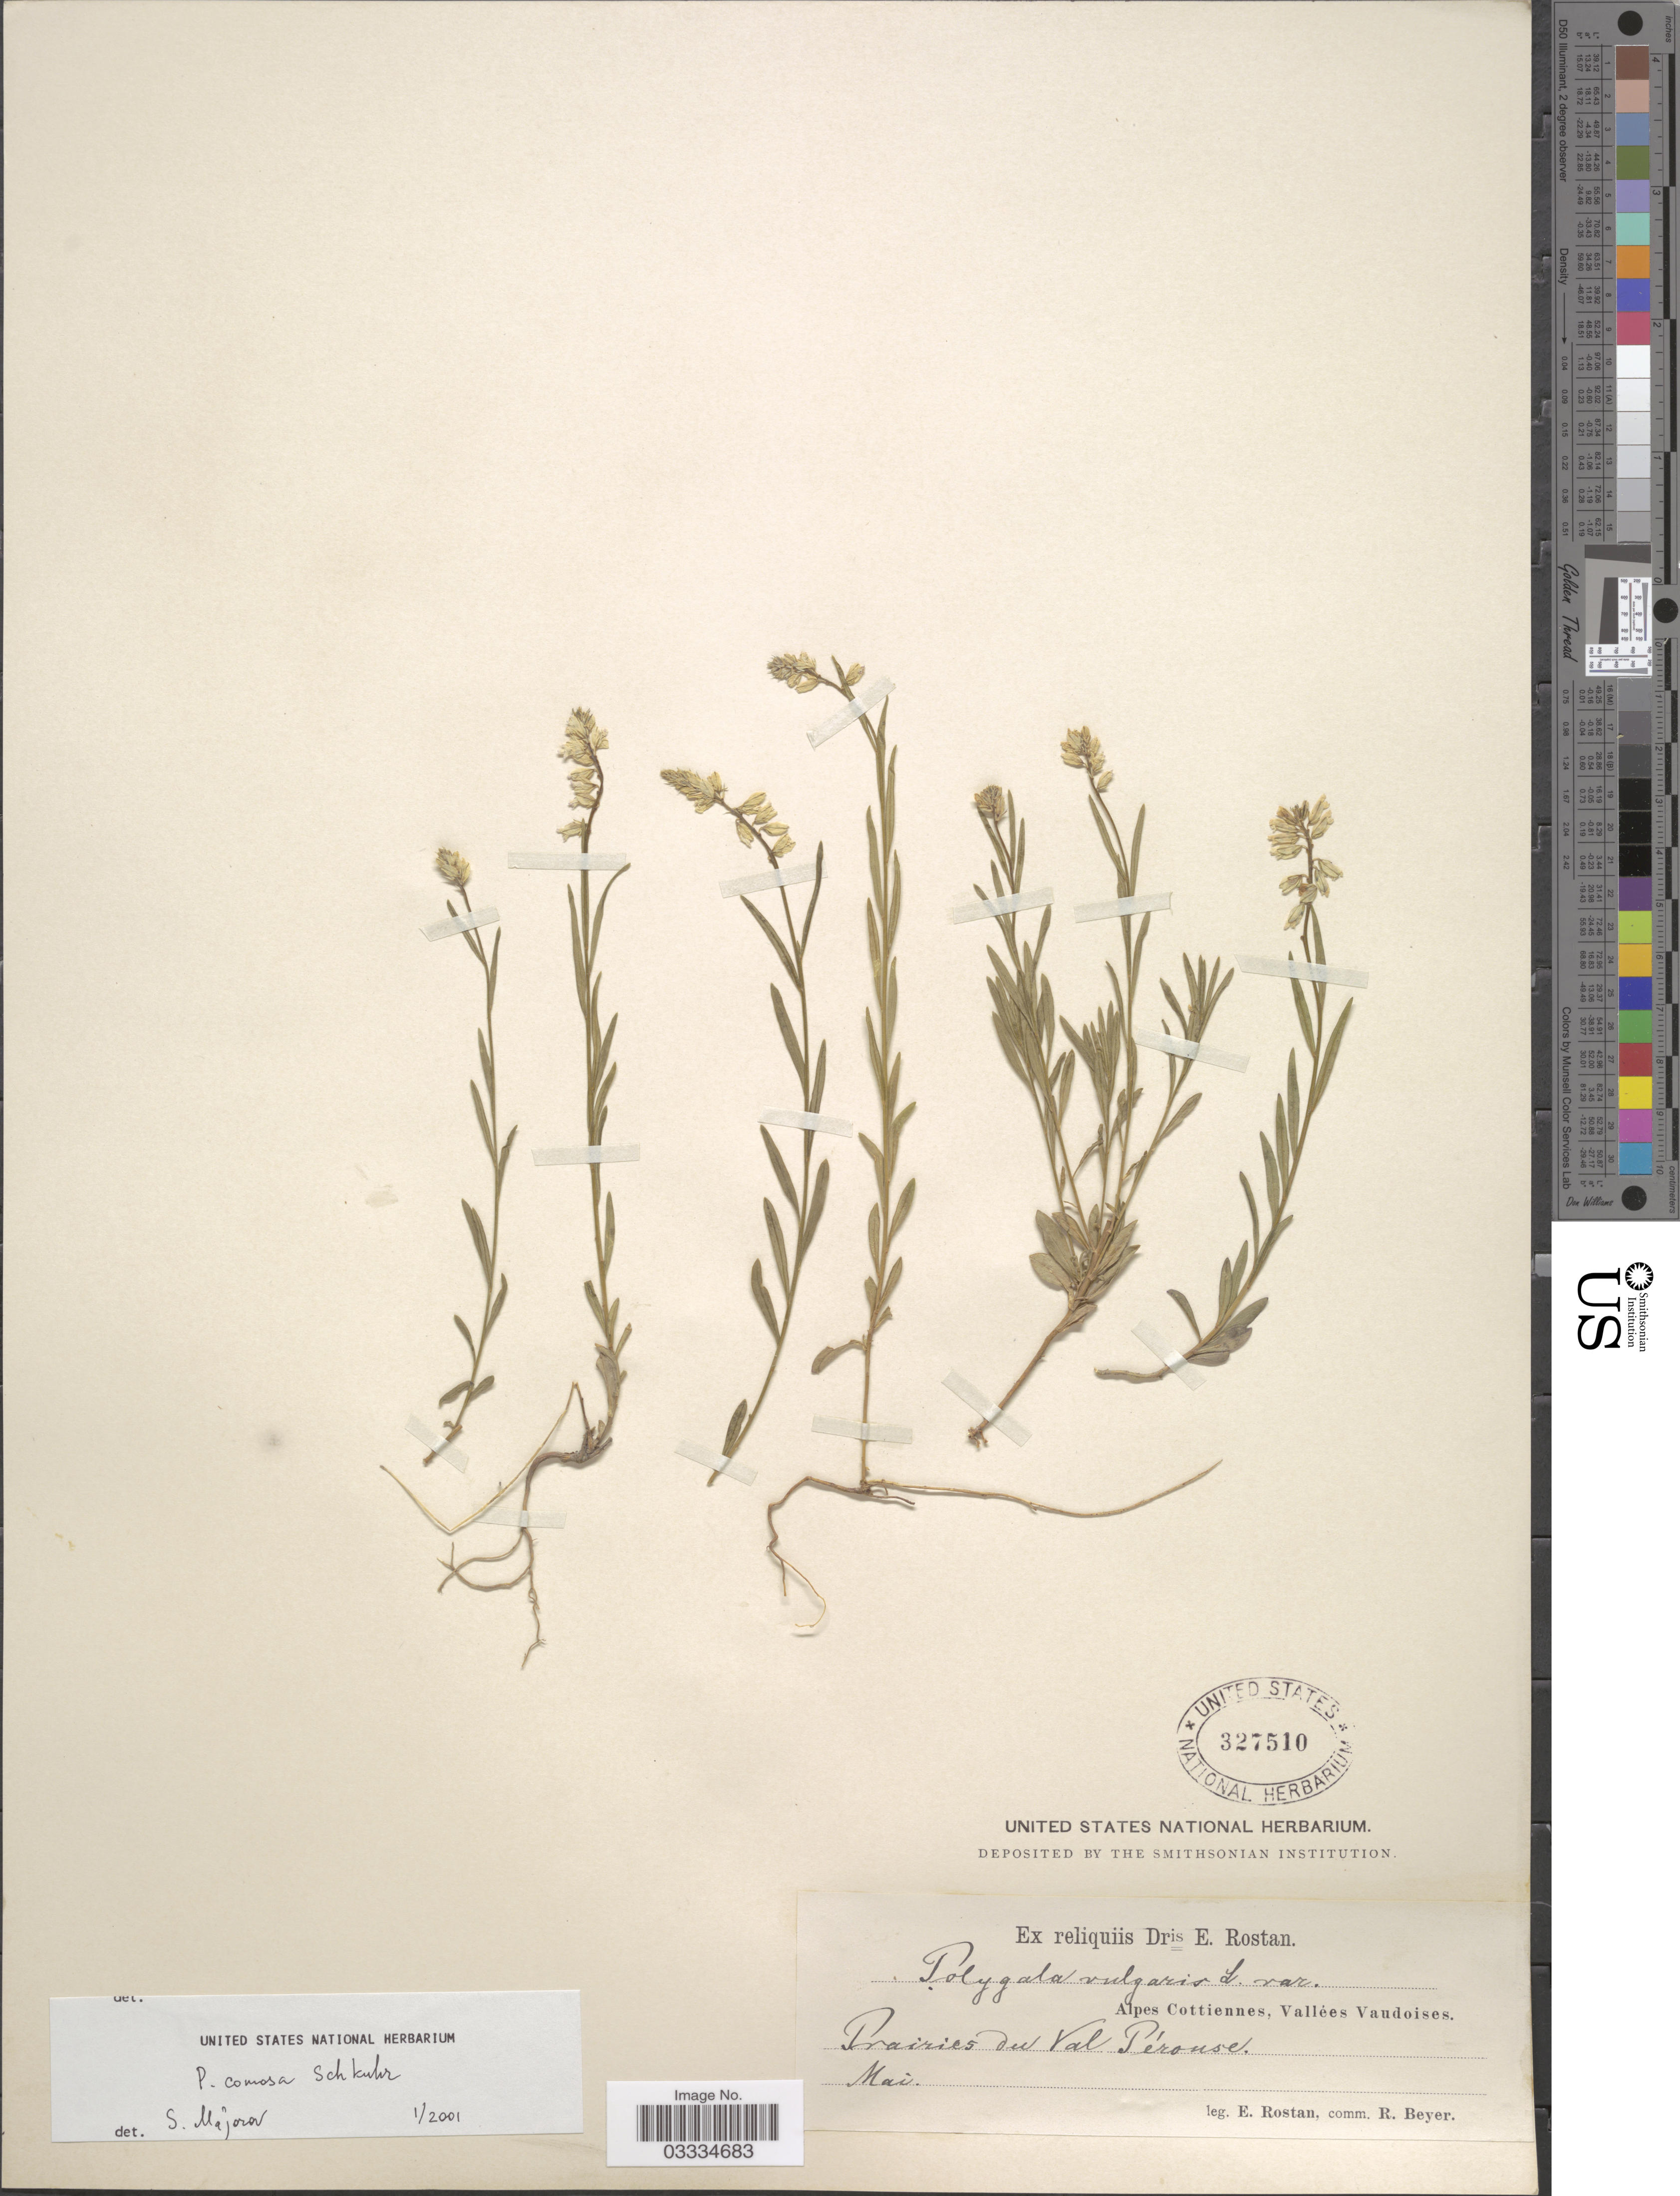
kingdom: Plantae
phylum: Tracheophyta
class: Magnoliopsida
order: Fabales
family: Polygalaceae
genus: Polygala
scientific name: Polygala comosa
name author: Schkuhr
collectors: E. Rostan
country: Switzerland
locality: Alpes Cottiennes, Vallées Vaudoises. Prairies du Val Pérouse.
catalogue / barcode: US 327510